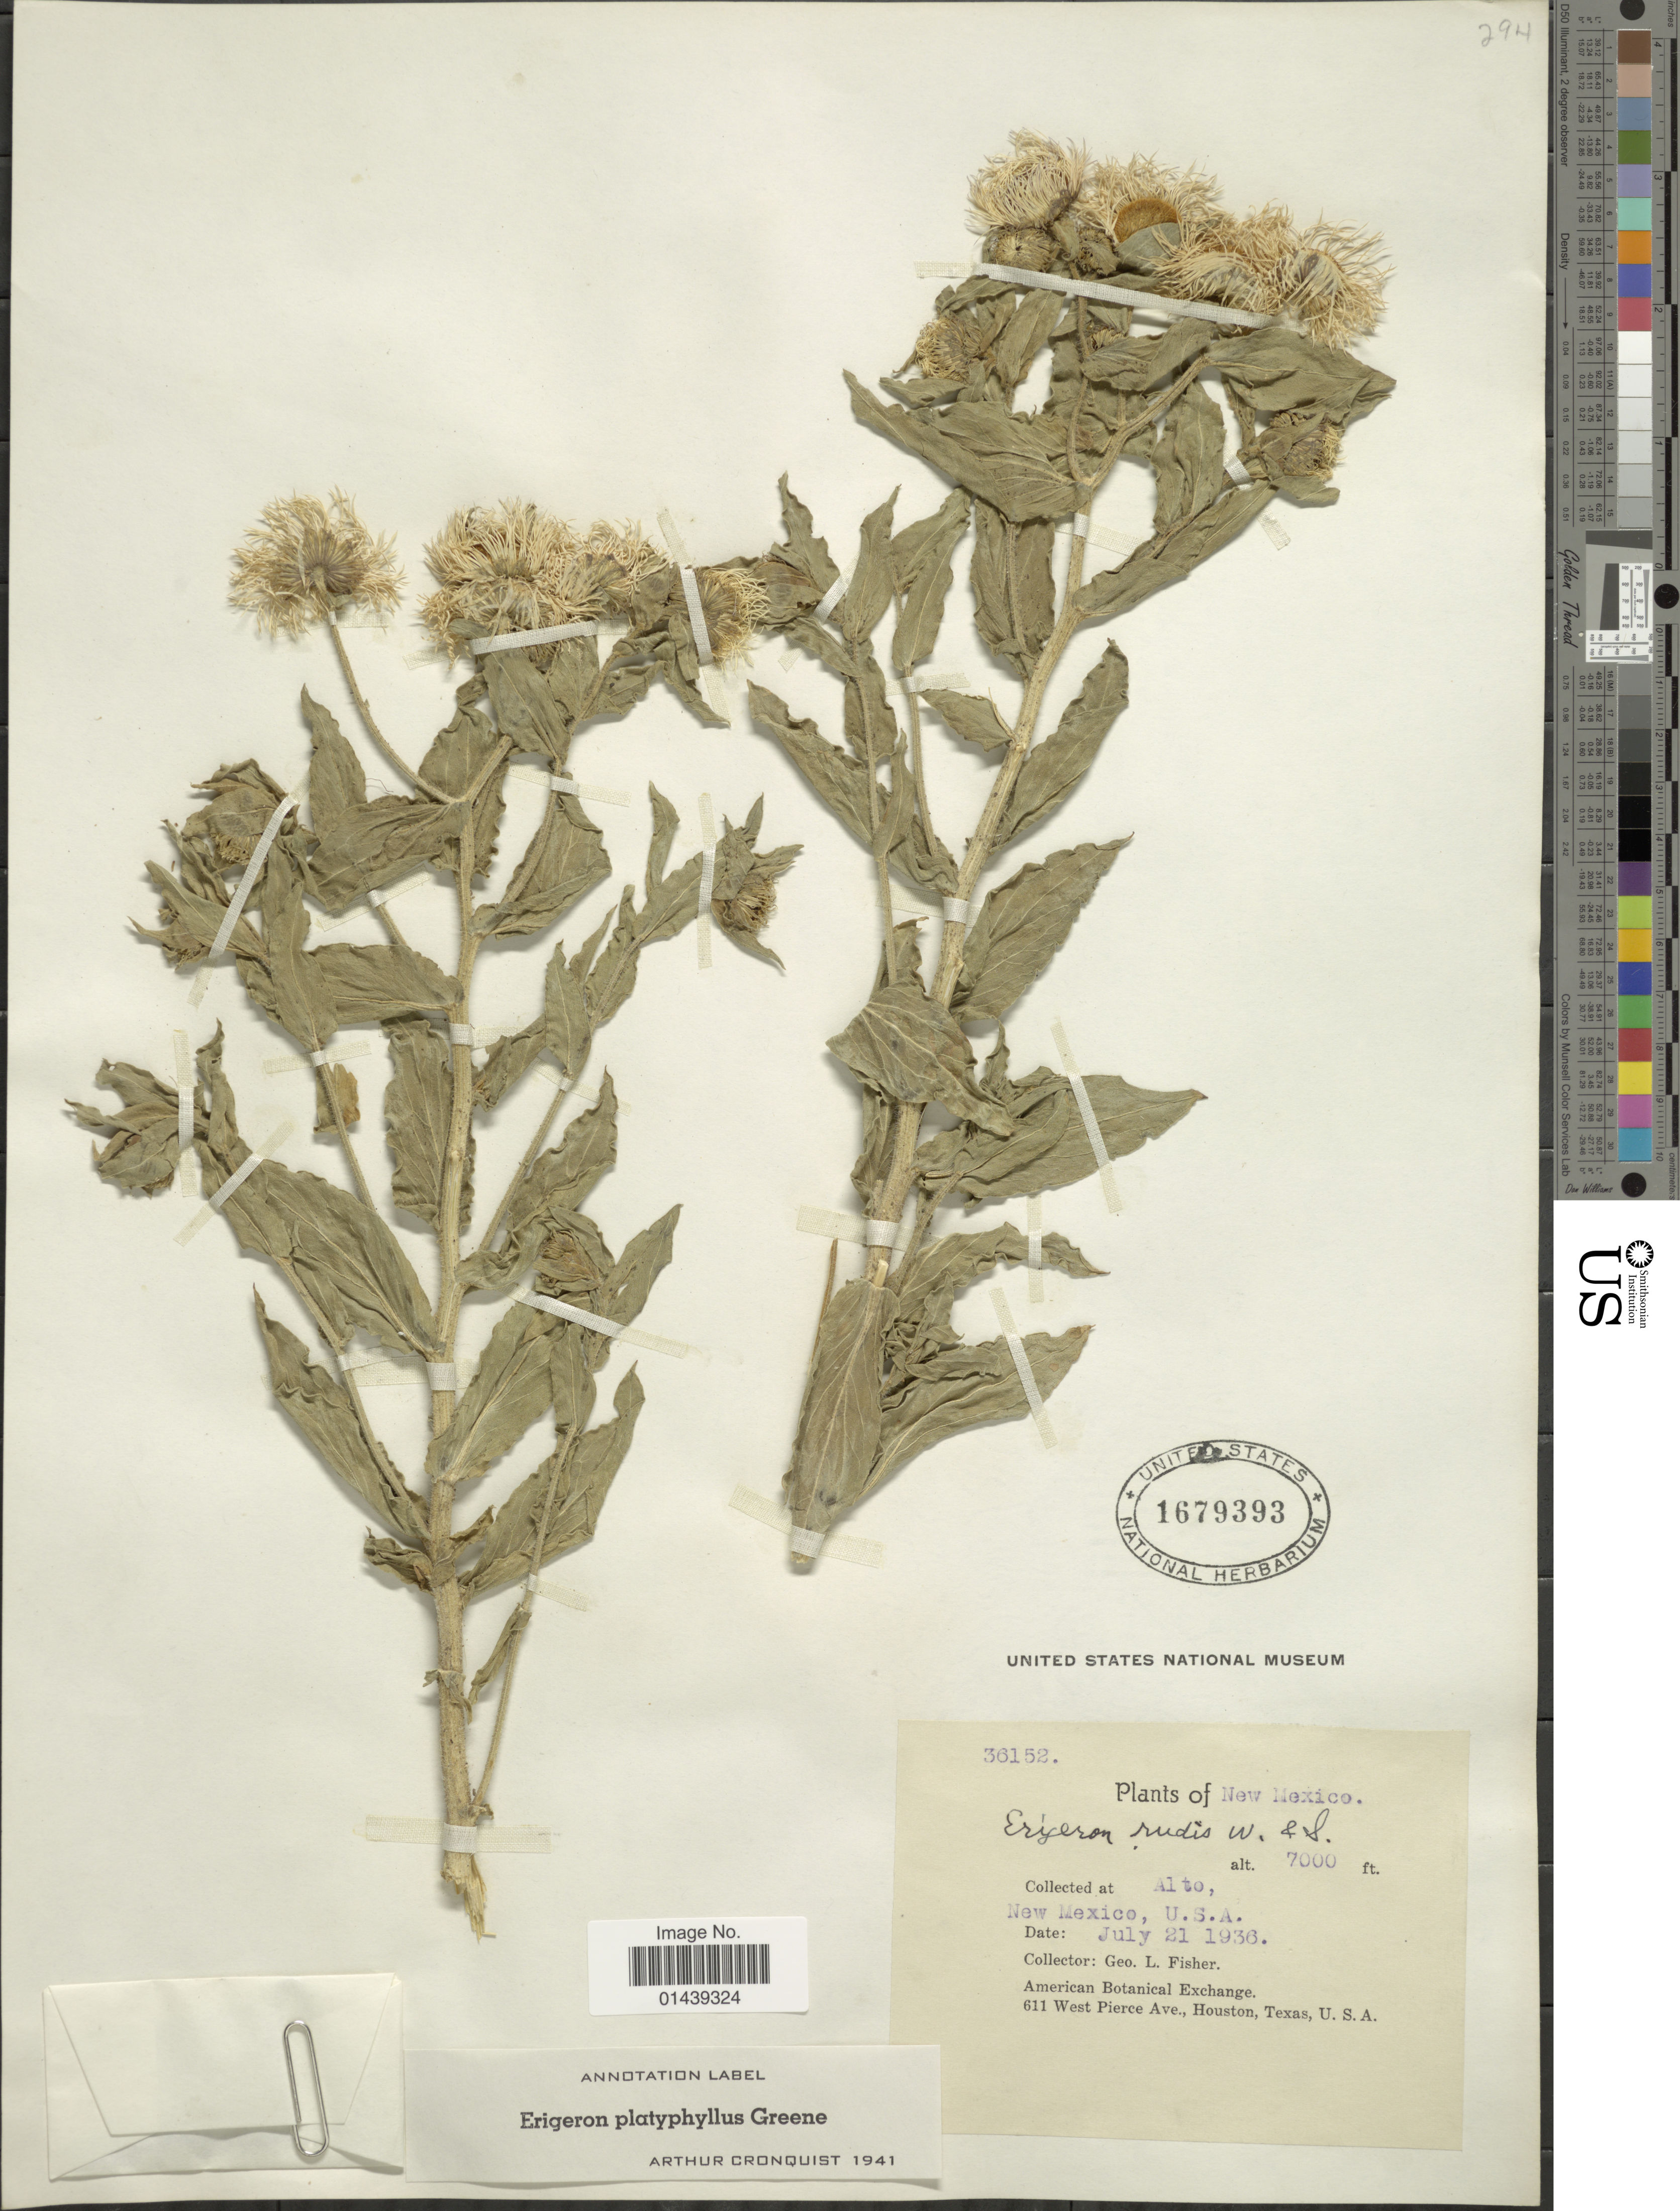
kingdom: Plantae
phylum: Tracheophyta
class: Magnoliopsida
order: Asterales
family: Asteraceae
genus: Erigeron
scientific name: Erigeron platyphyllus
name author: Greene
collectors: G. L. Fisher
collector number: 36152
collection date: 1936-07-21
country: United States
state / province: New Mexico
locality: Alto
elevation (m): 2134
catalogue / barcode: US 1679393